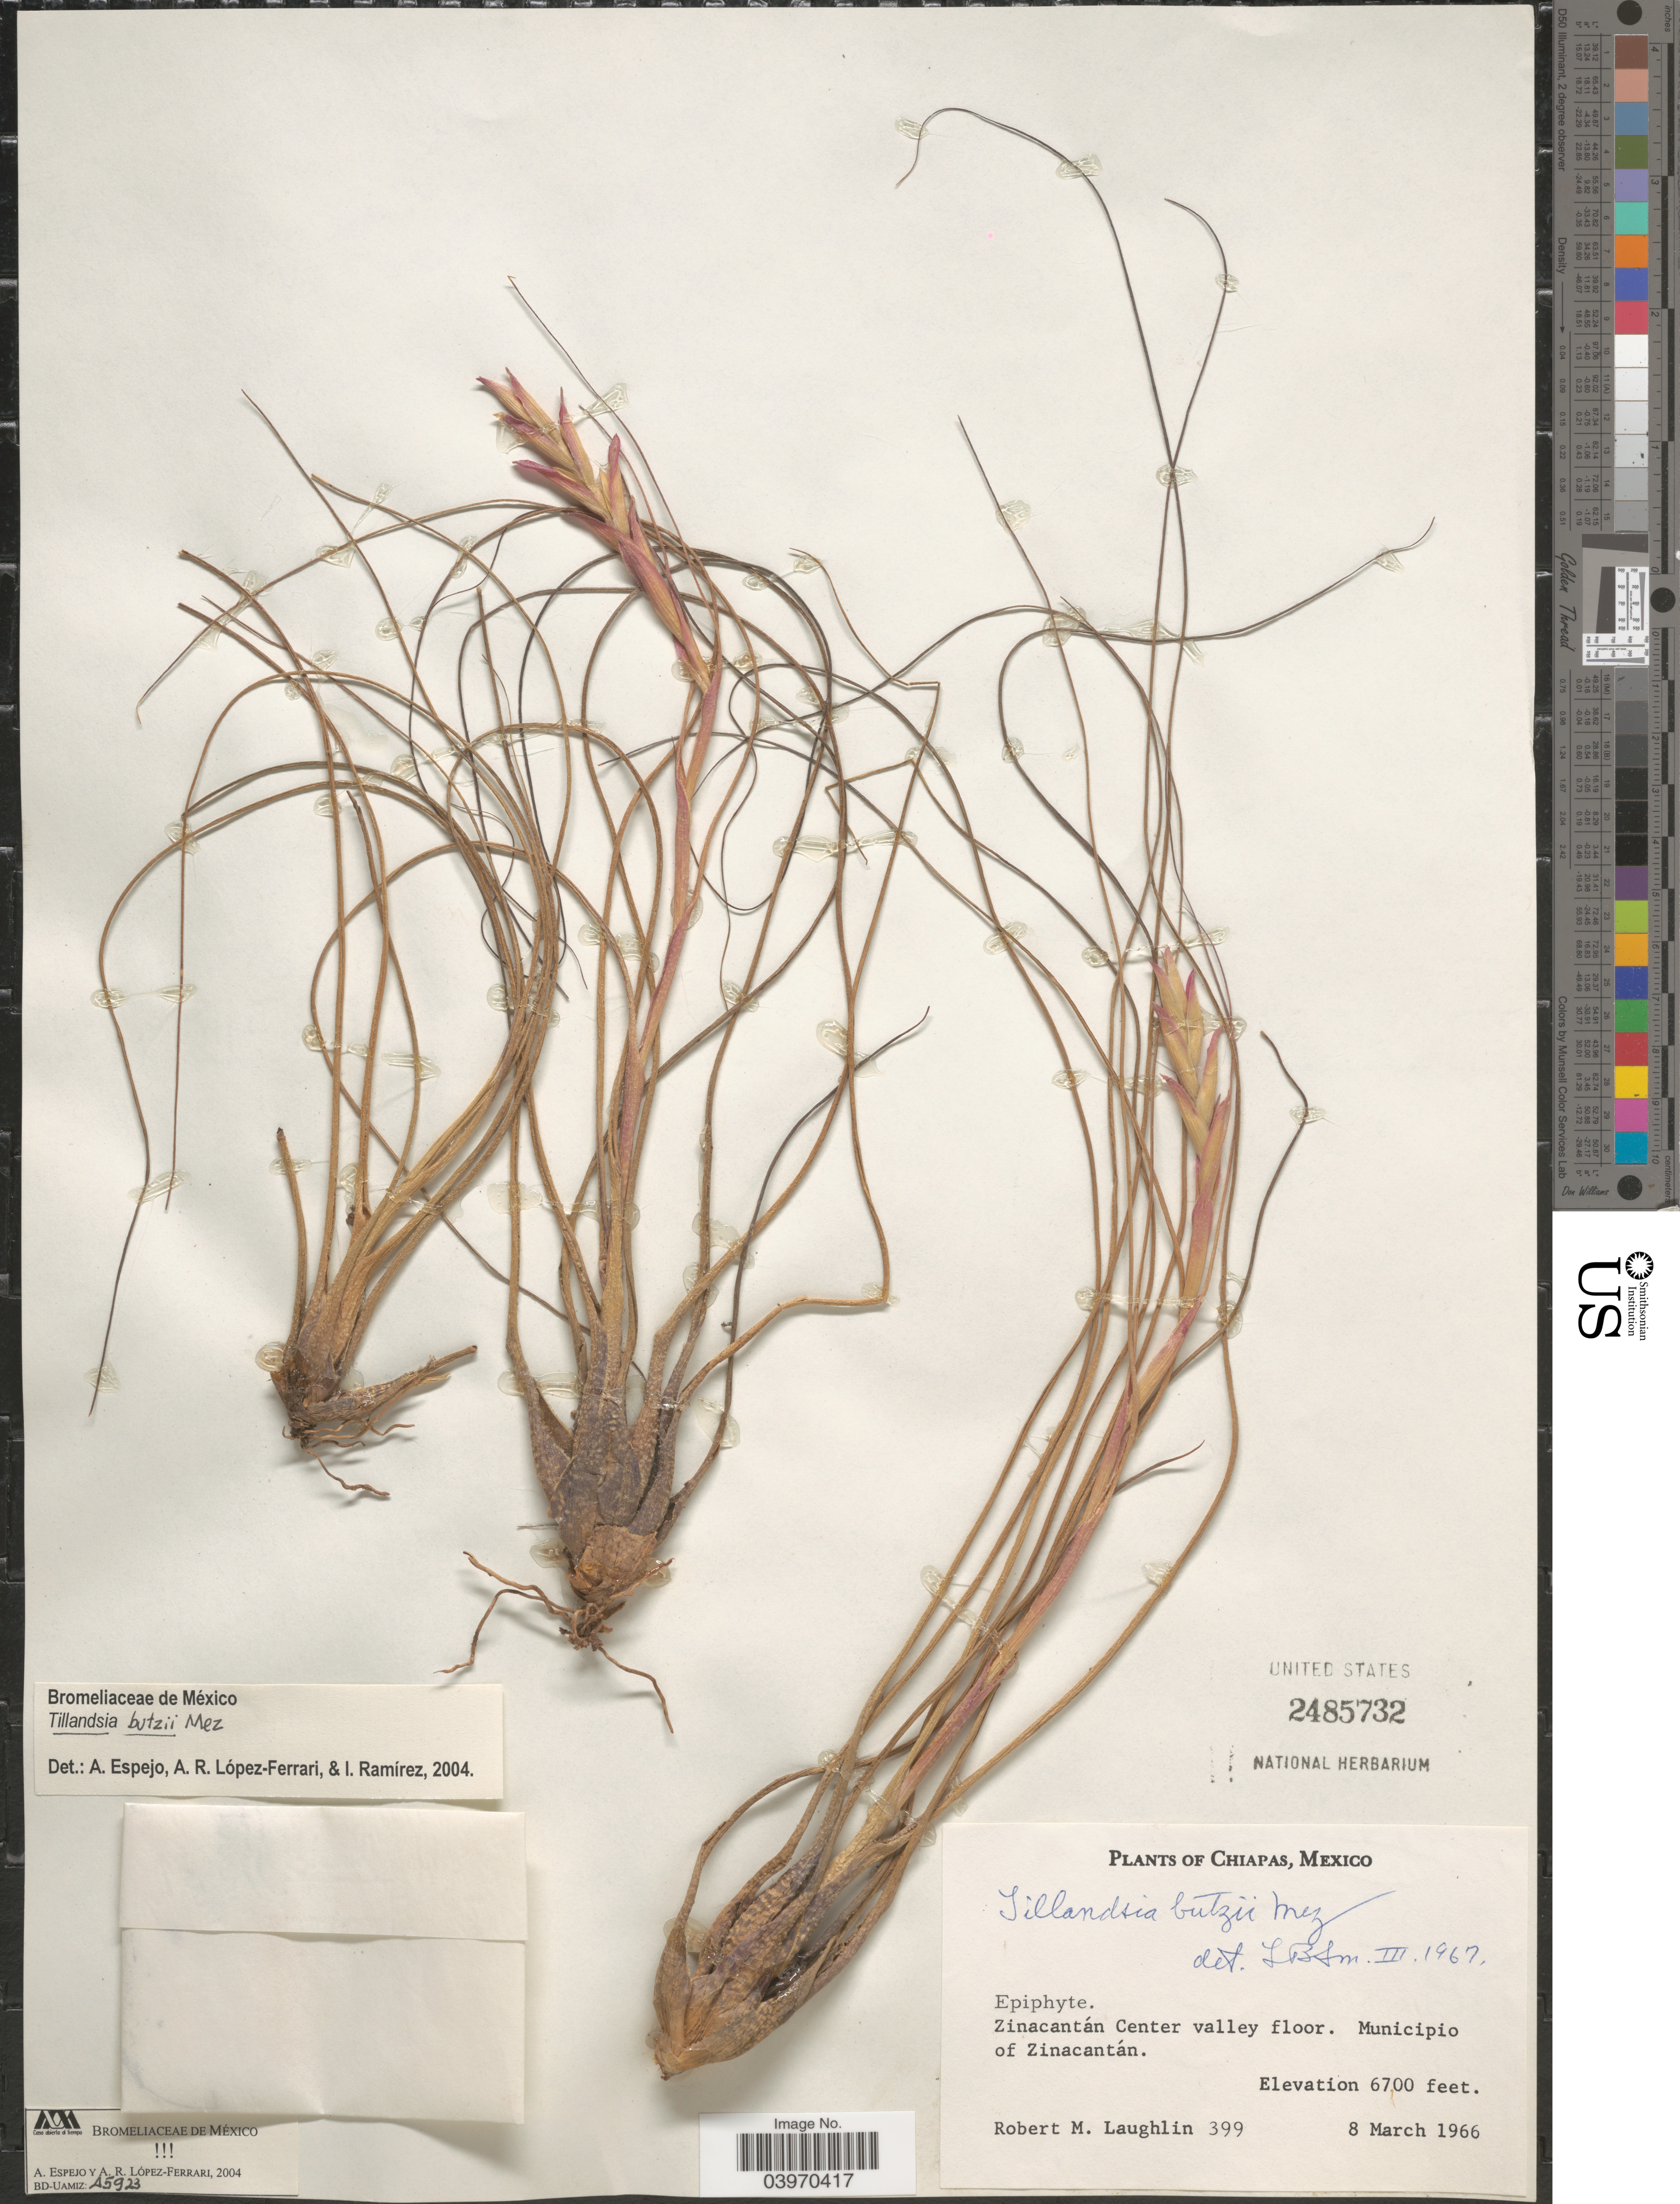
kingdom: Plantae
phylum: Tracheophyta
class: Liliopsida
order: Poales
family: Bromeliaceae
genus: Tillandsia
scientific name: Tillandsia butzii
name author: Mez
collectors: R. M. Laughlin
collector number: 399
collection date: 1966-03-08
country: Mexico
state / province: Chiapas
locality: Zinacantán Center valley floor. Municipio of Zinacantán.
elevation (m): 2042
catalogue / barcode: US 2485732